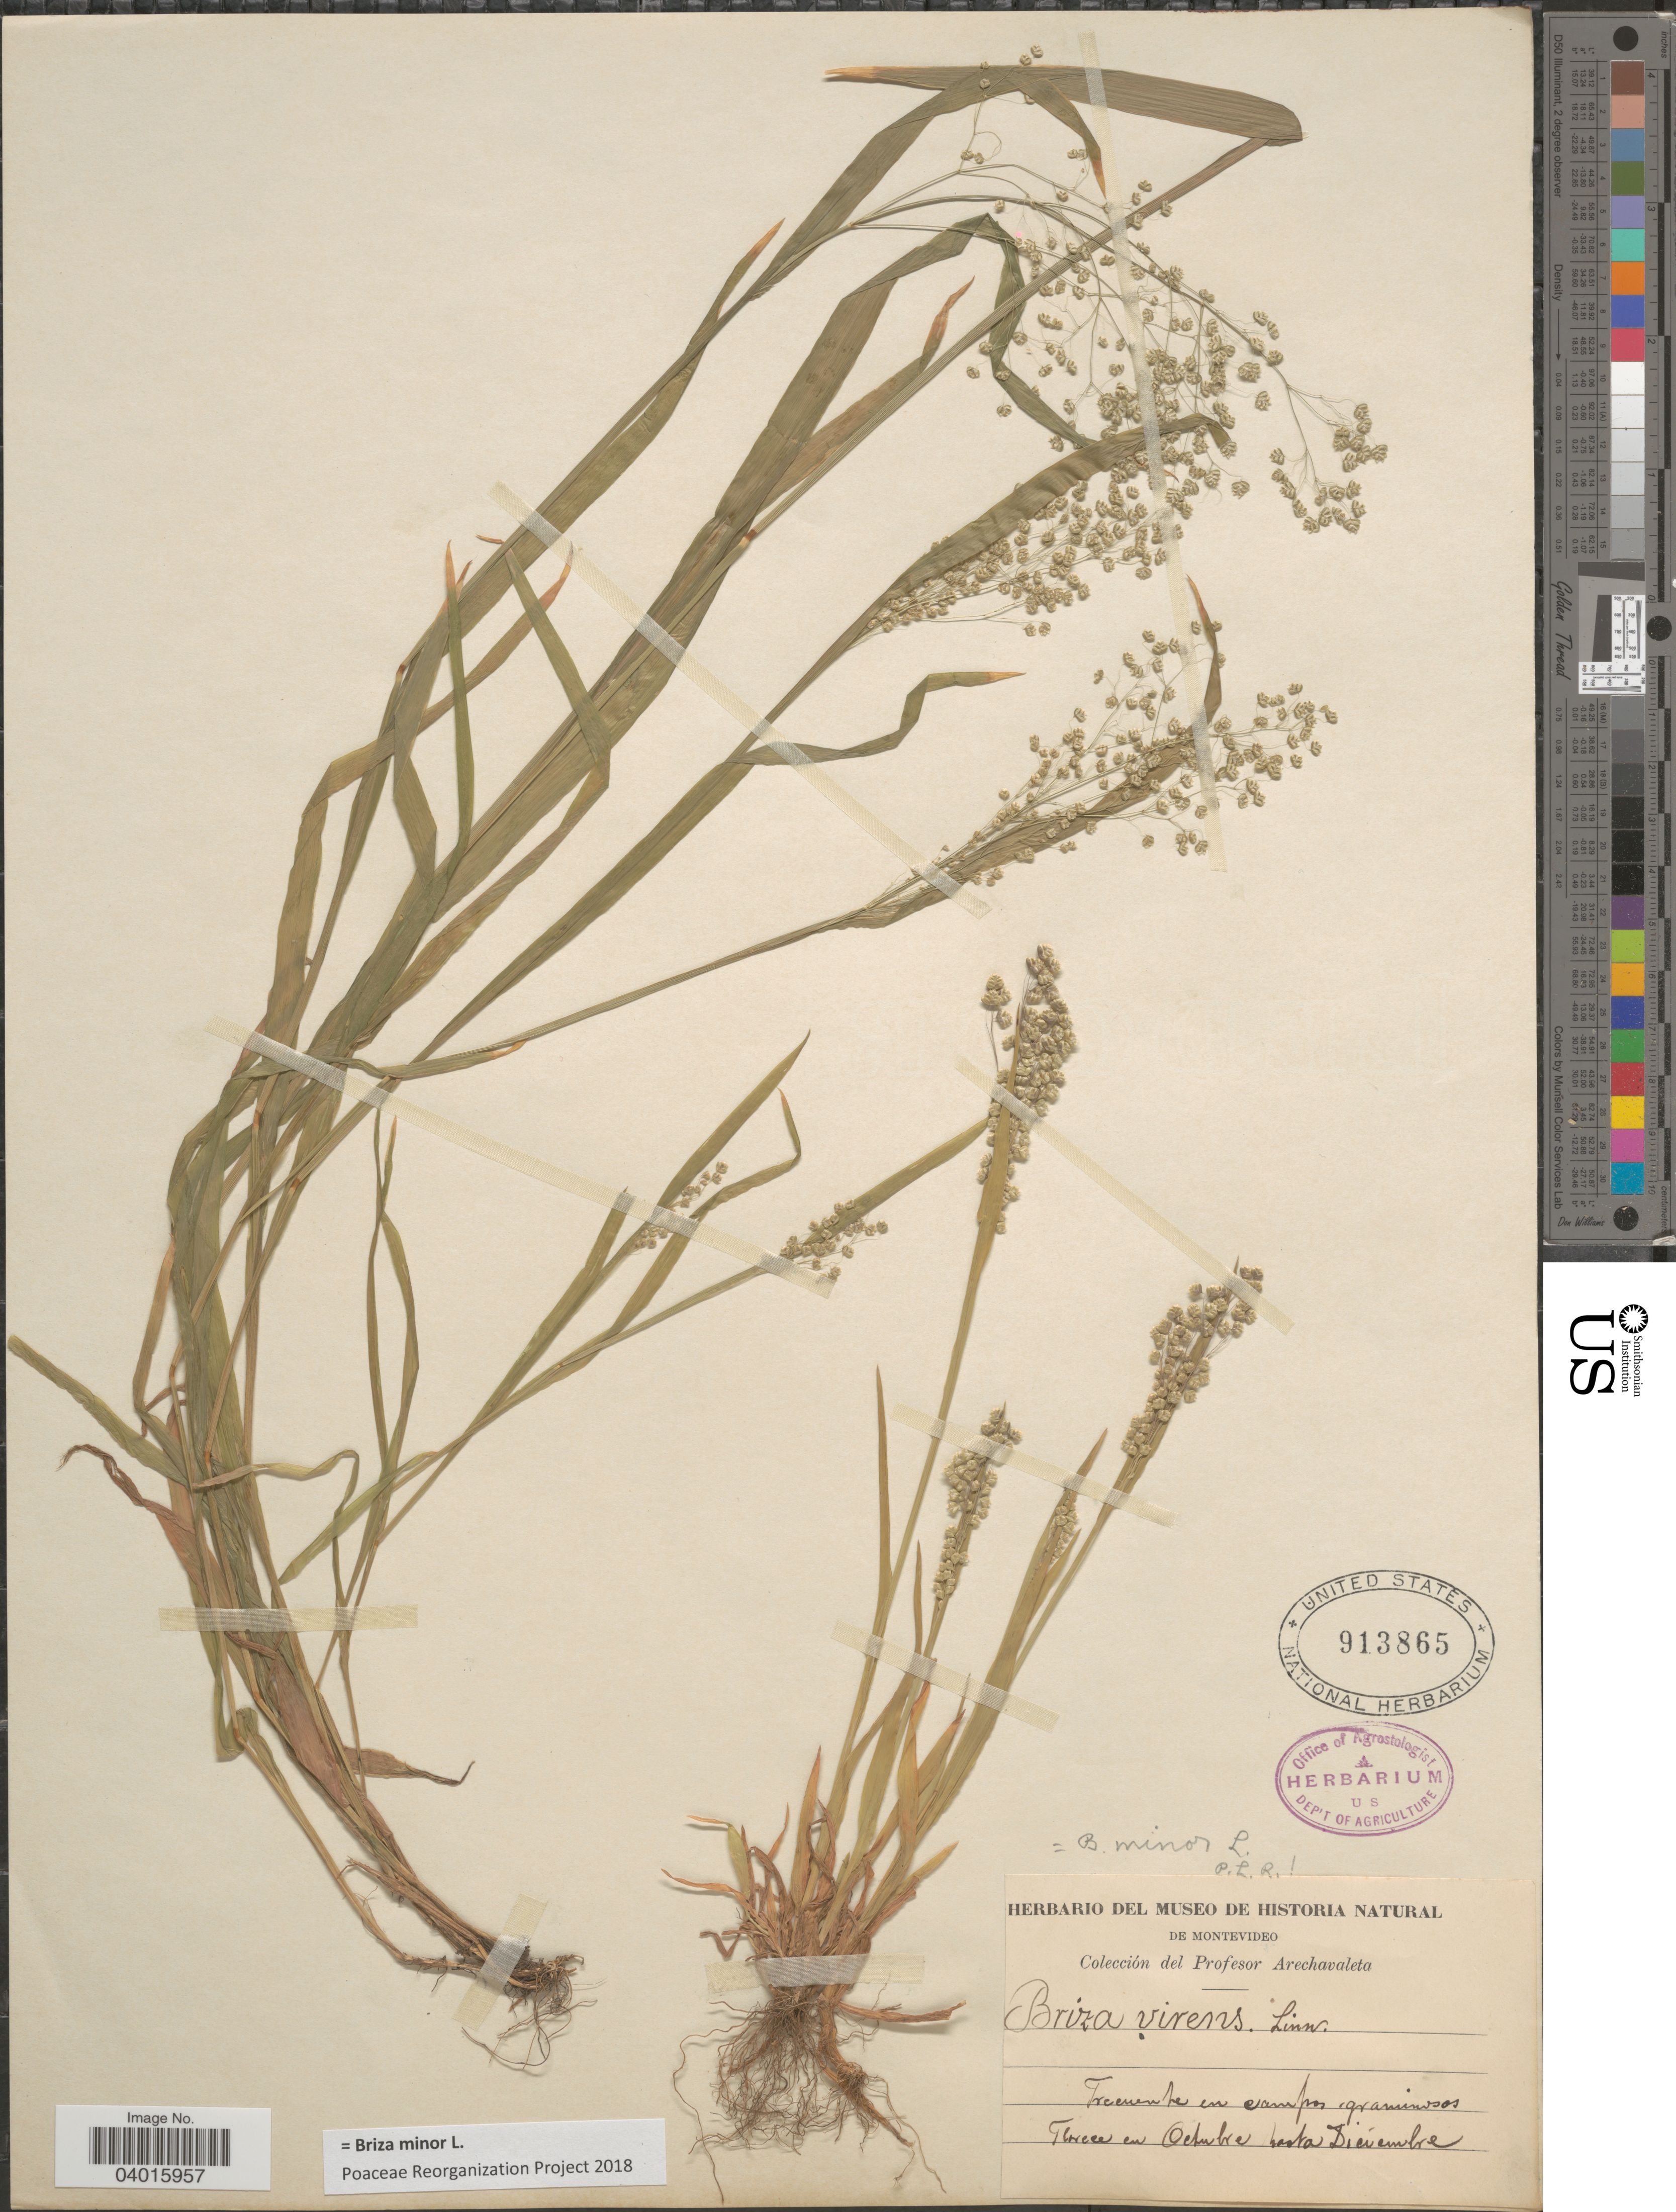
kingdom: Plantae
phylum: Tracheophyta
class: Liliopsida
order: Poales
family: Poaceae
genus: Briza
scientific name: Briza minor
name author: L.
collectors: Arechavaleta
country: Uruguay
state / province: Montevideo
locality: Trceuente en campos graminosos.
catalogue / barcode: US 913865